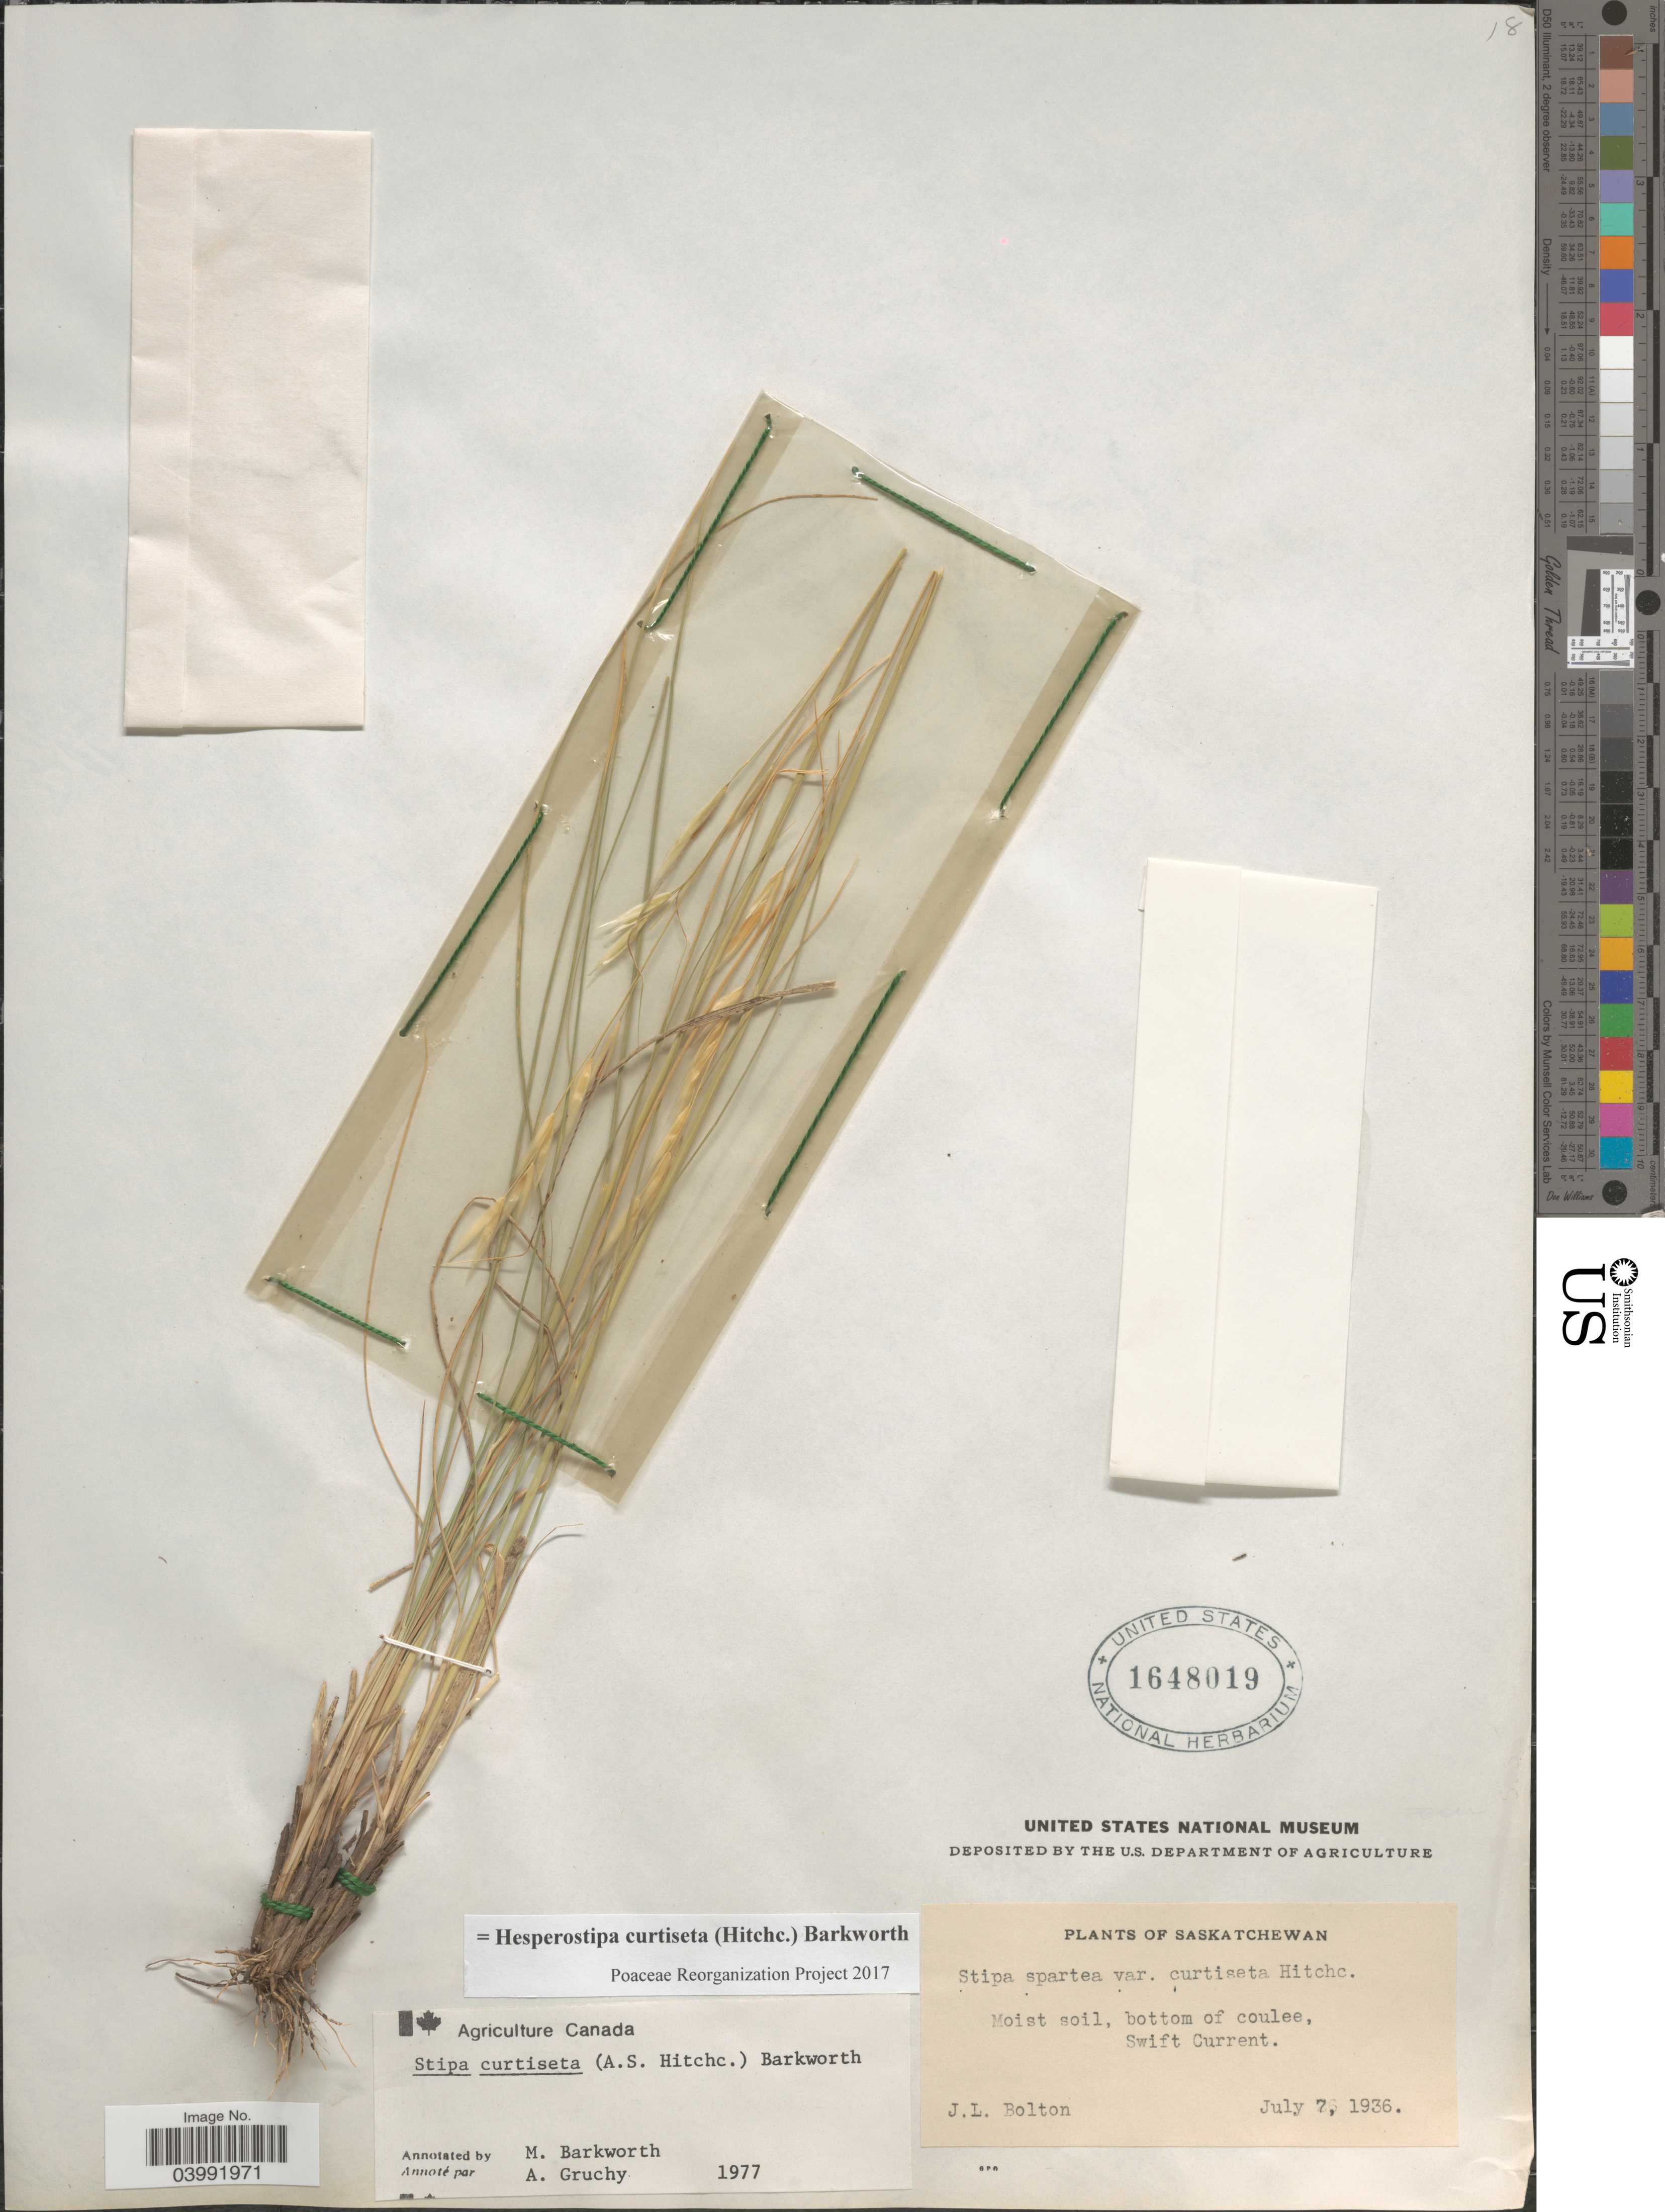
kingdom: Plantae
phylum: Tracheophyta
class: Liliopsida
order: Poales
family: Poaceae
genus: Hesperostipa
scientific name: Hesperostipa curtiseta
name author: (Hitchc.) Barkworth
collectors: J. Bolton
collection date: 1936-07-07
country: Canada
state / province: Saskatchewan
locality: Swift Current.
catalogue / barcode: US 1648019